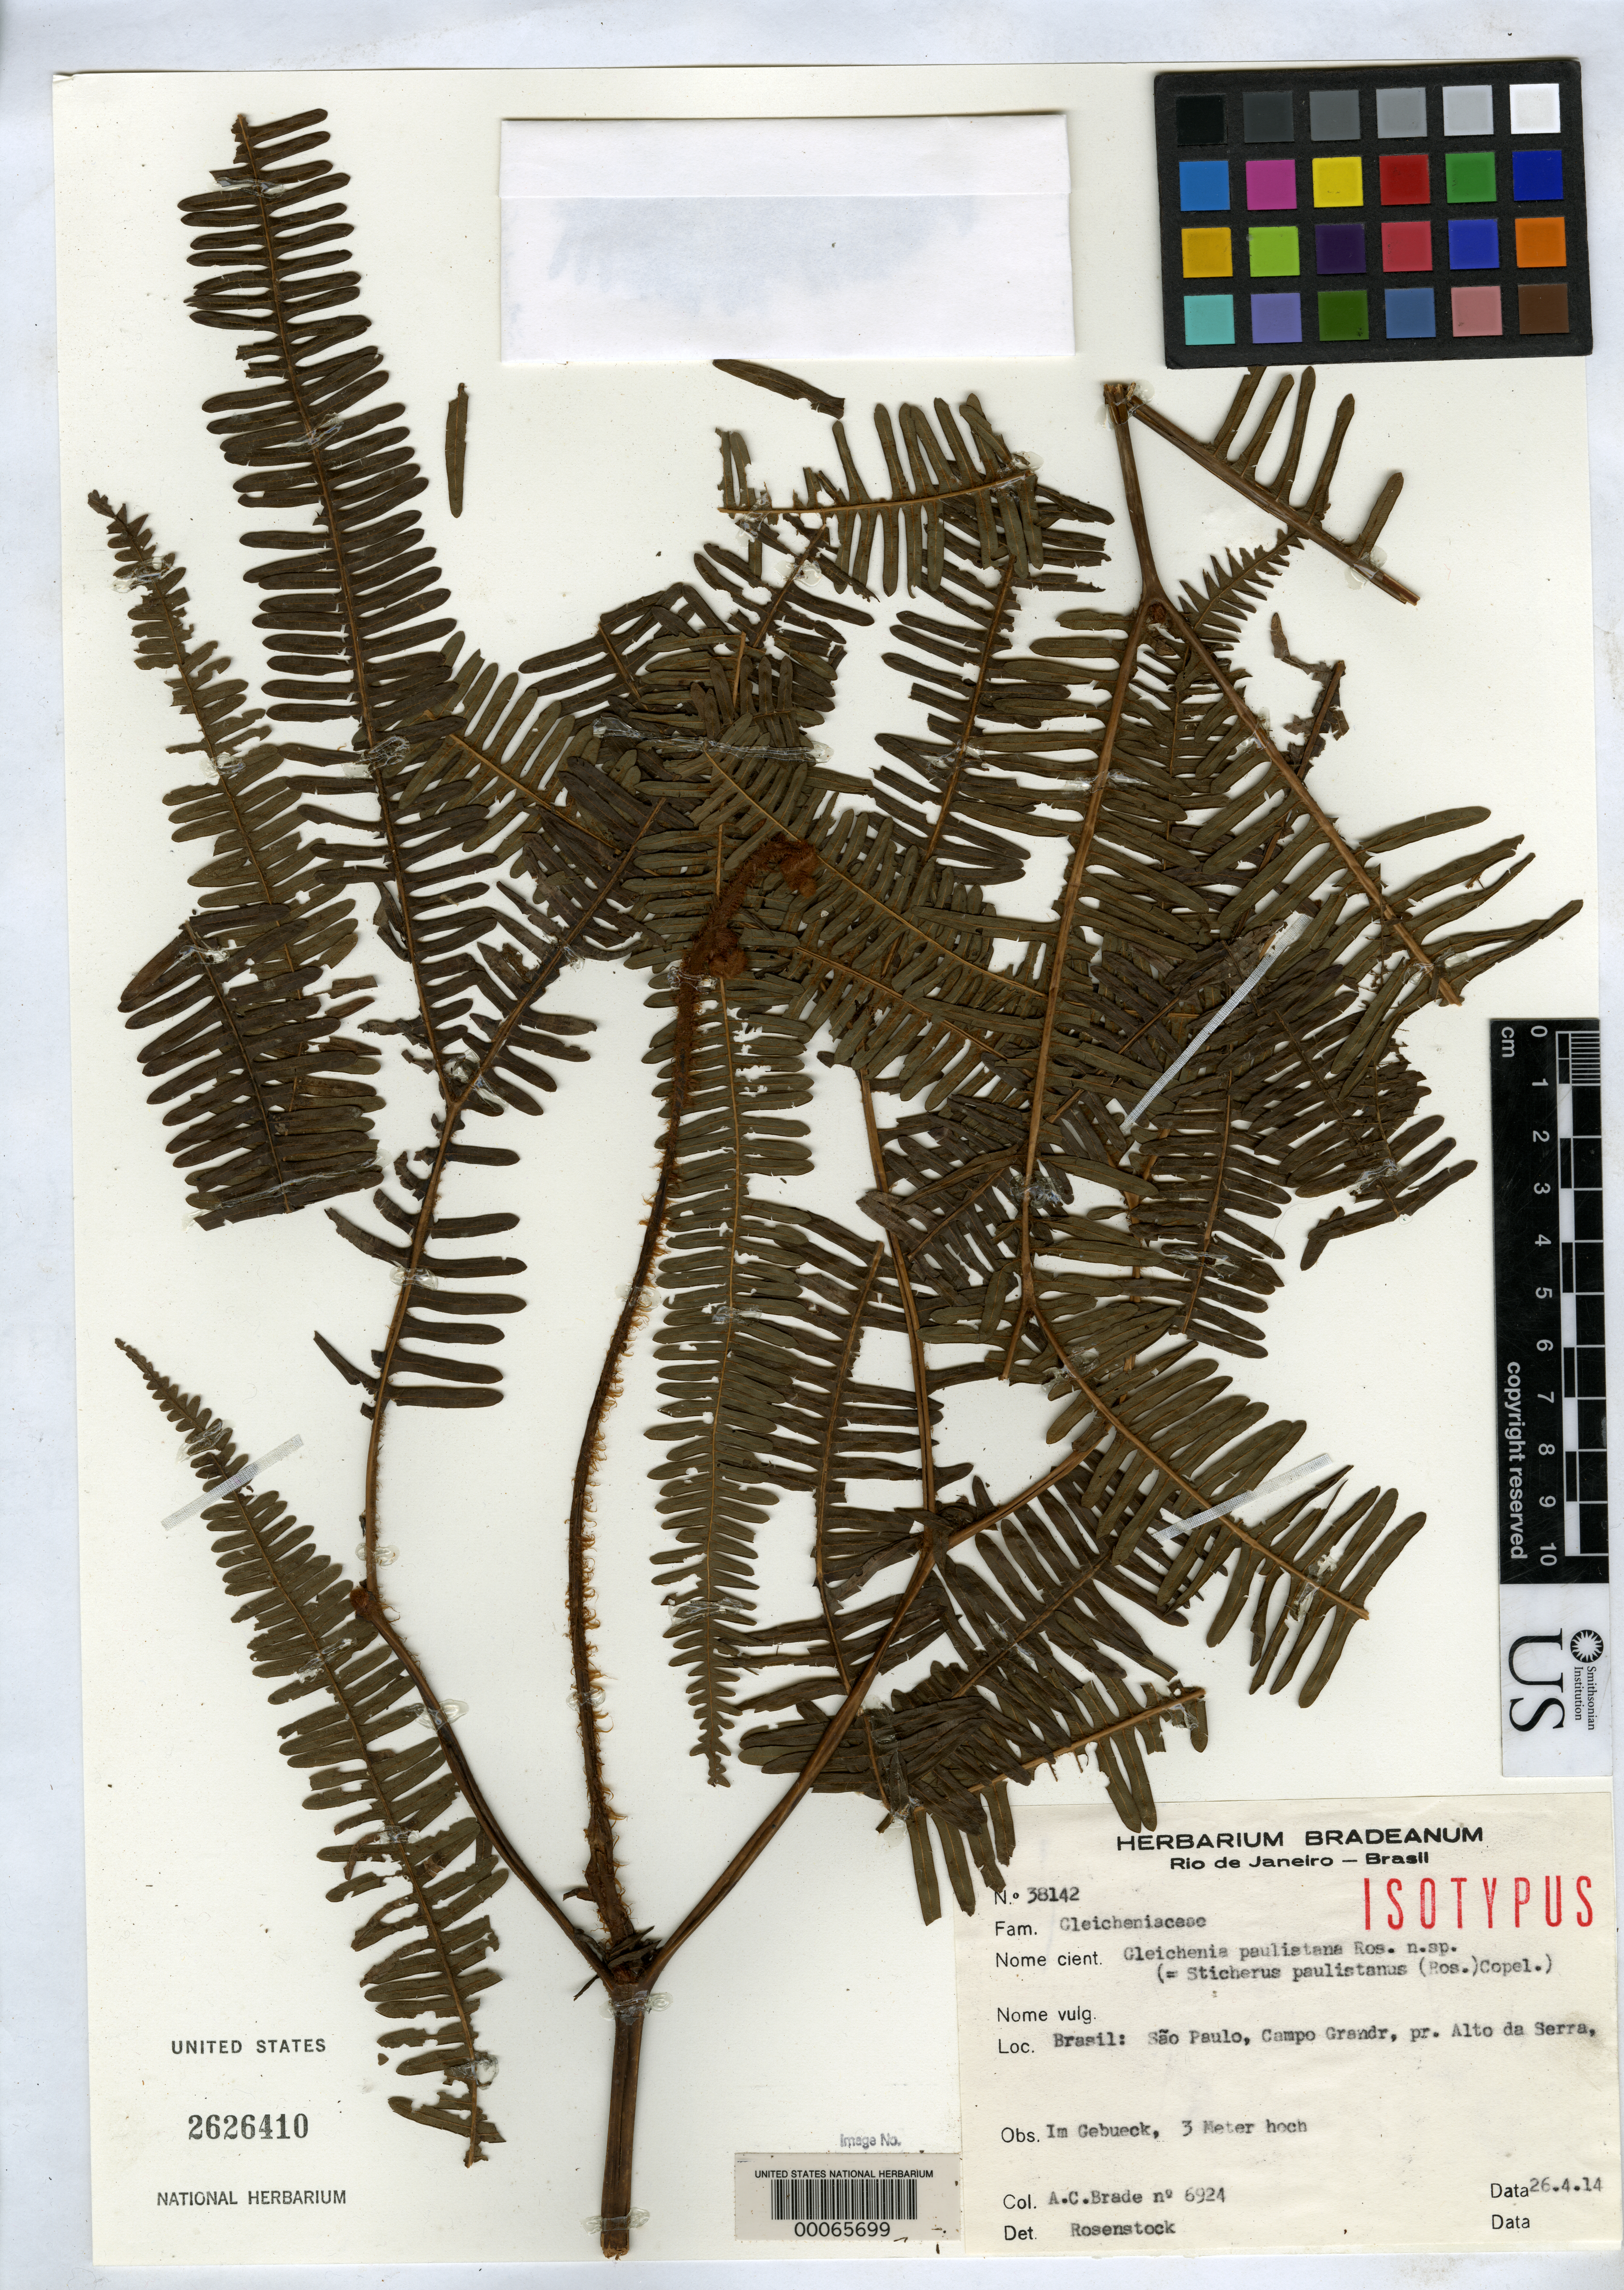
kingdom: Plantae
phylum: Tracheophyta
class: Polypodiopsida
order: Gleicheniales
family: Gleicheniaceae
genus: Gleichenia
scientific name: Gleichenia paulistana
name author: Rosenst.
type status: Isosyntype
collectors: -- Brade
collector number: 6924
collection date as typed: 26 Apr 1914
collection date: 1914-04-26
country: Brazil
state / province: São Paulo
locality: Campo Grande near Alto da Serra.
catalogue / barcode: US 2626410